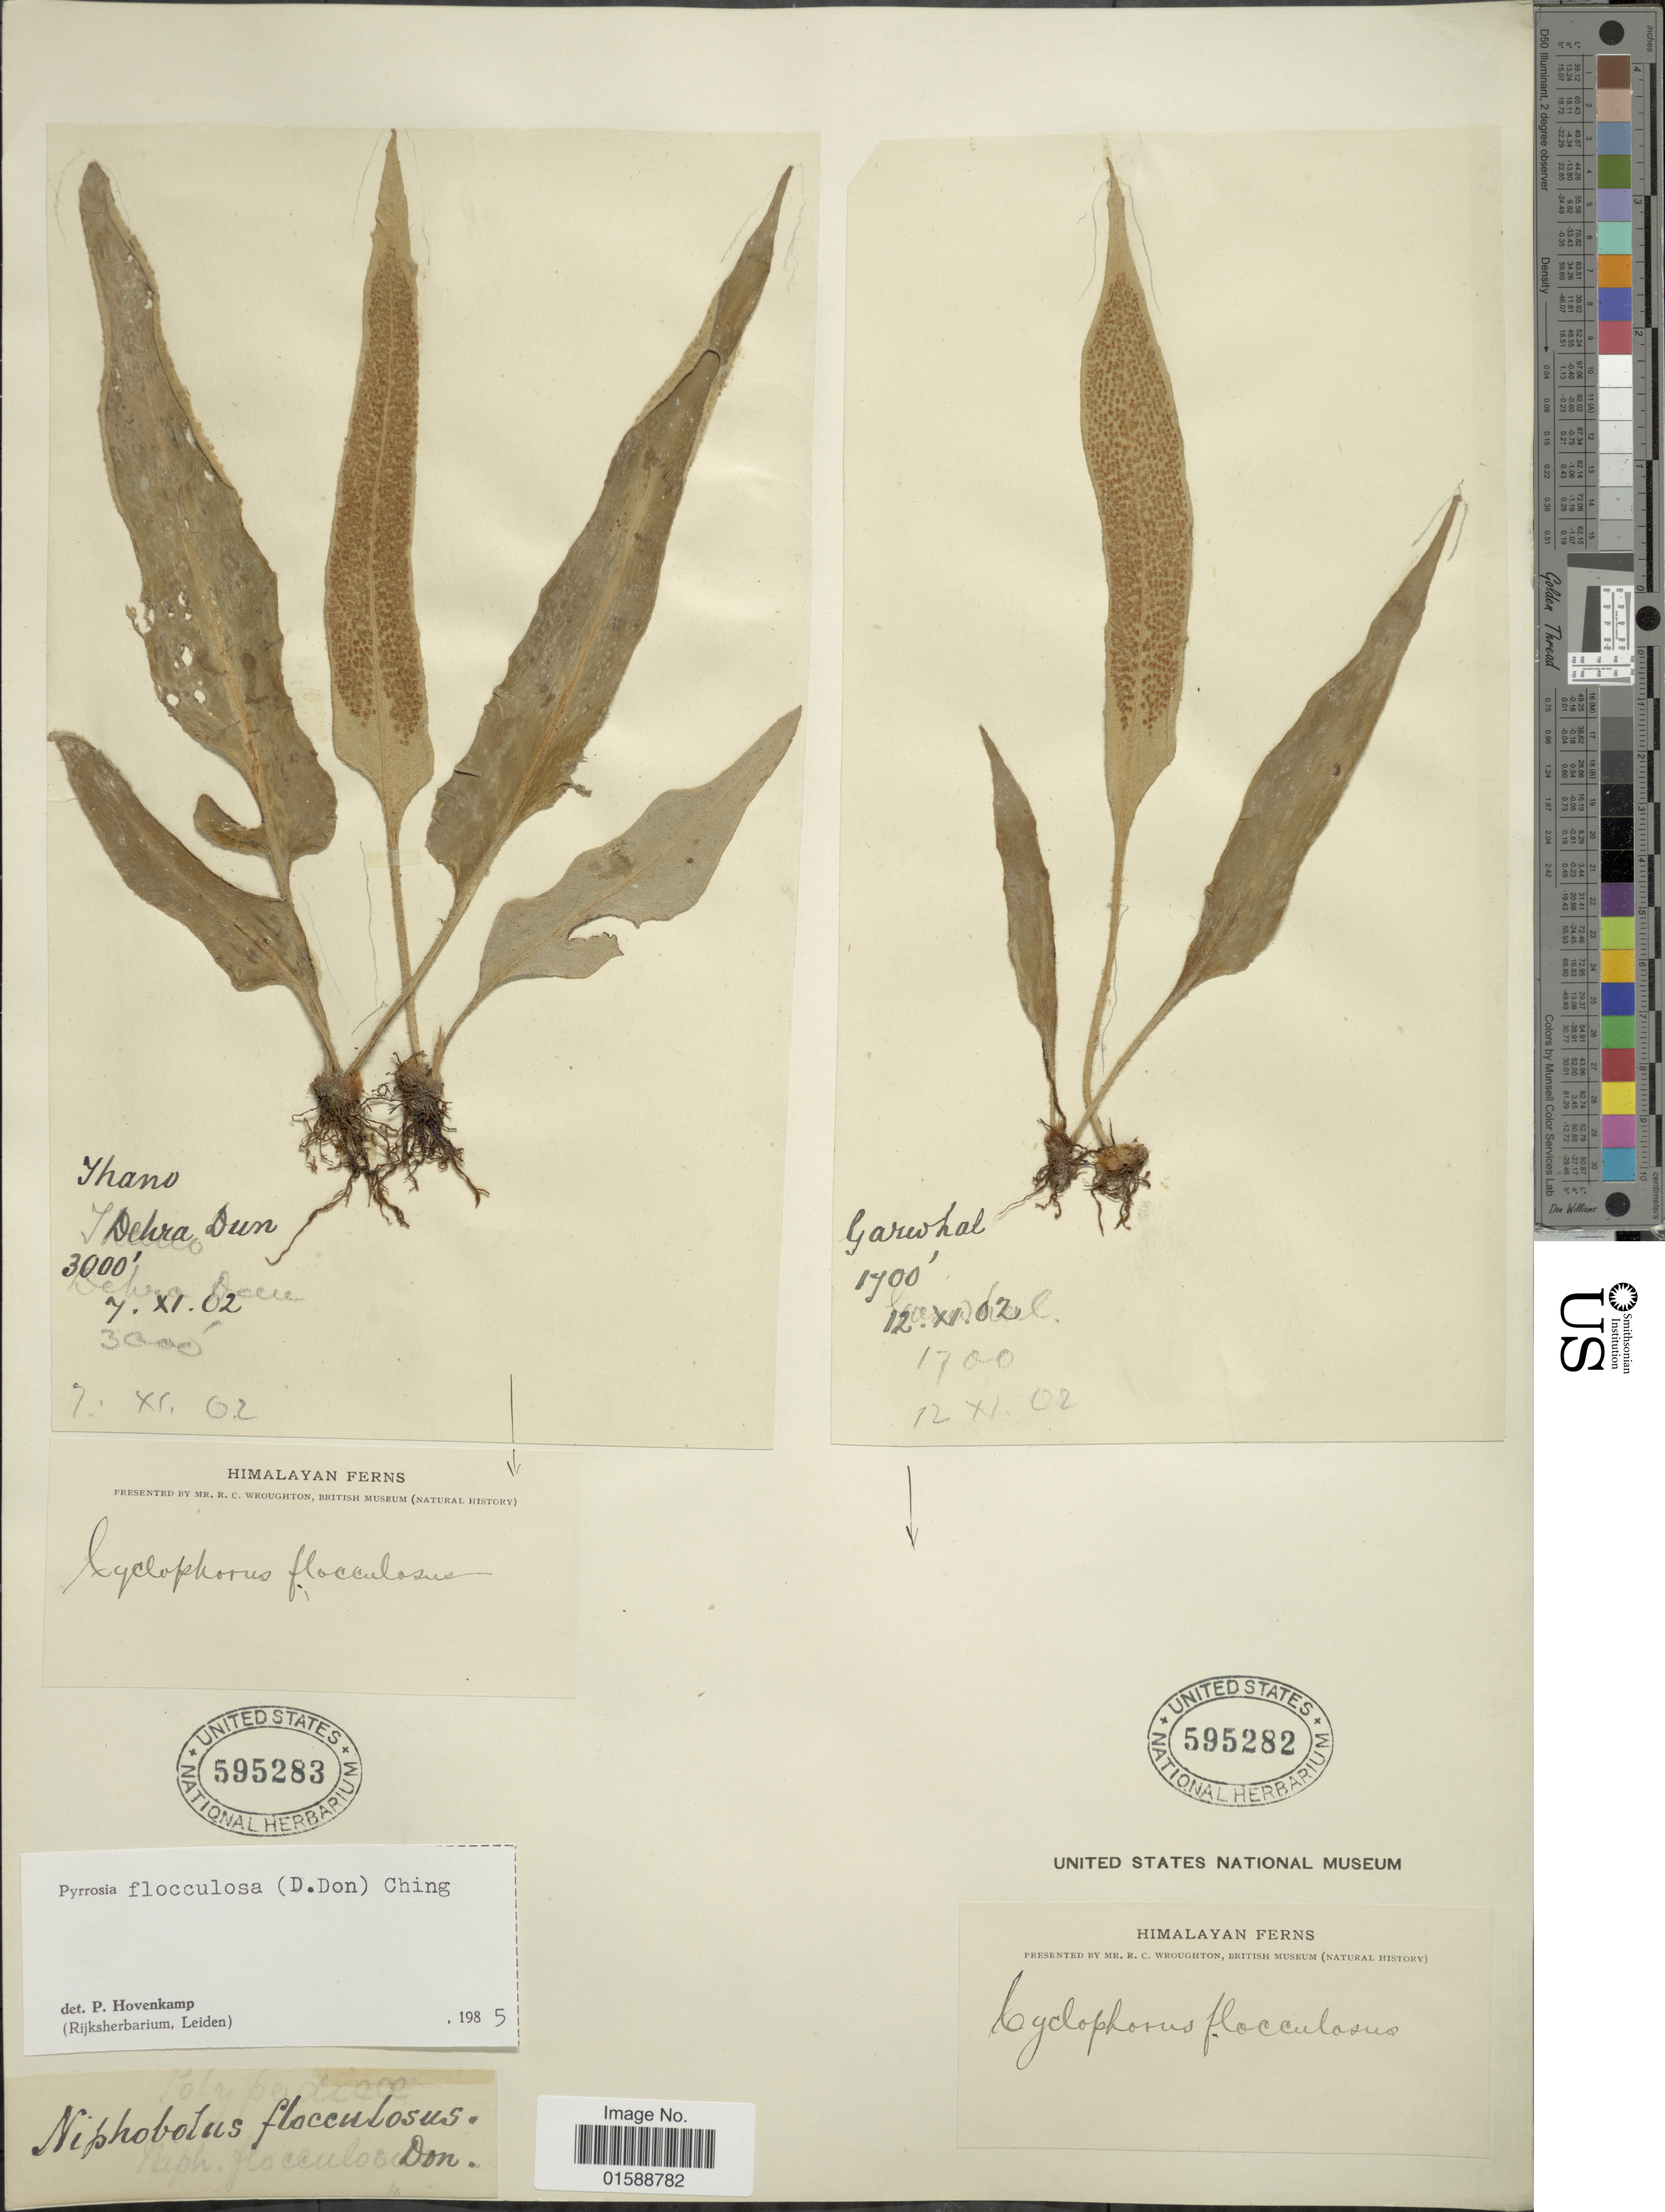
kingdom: Plantae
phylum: Tracheophyta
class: Polypodiopsida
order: Polypodiales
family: Polypodiaceae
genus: Pyrrosia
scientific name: Pyrrosia flocculosa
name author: (D. Don) Ching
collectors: R. Wroughton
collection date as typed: Transcribed d/m/y: 7/11/2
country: India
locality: Himalayan. Thano, Dehradun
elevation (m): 914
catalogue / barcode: US 595283-2